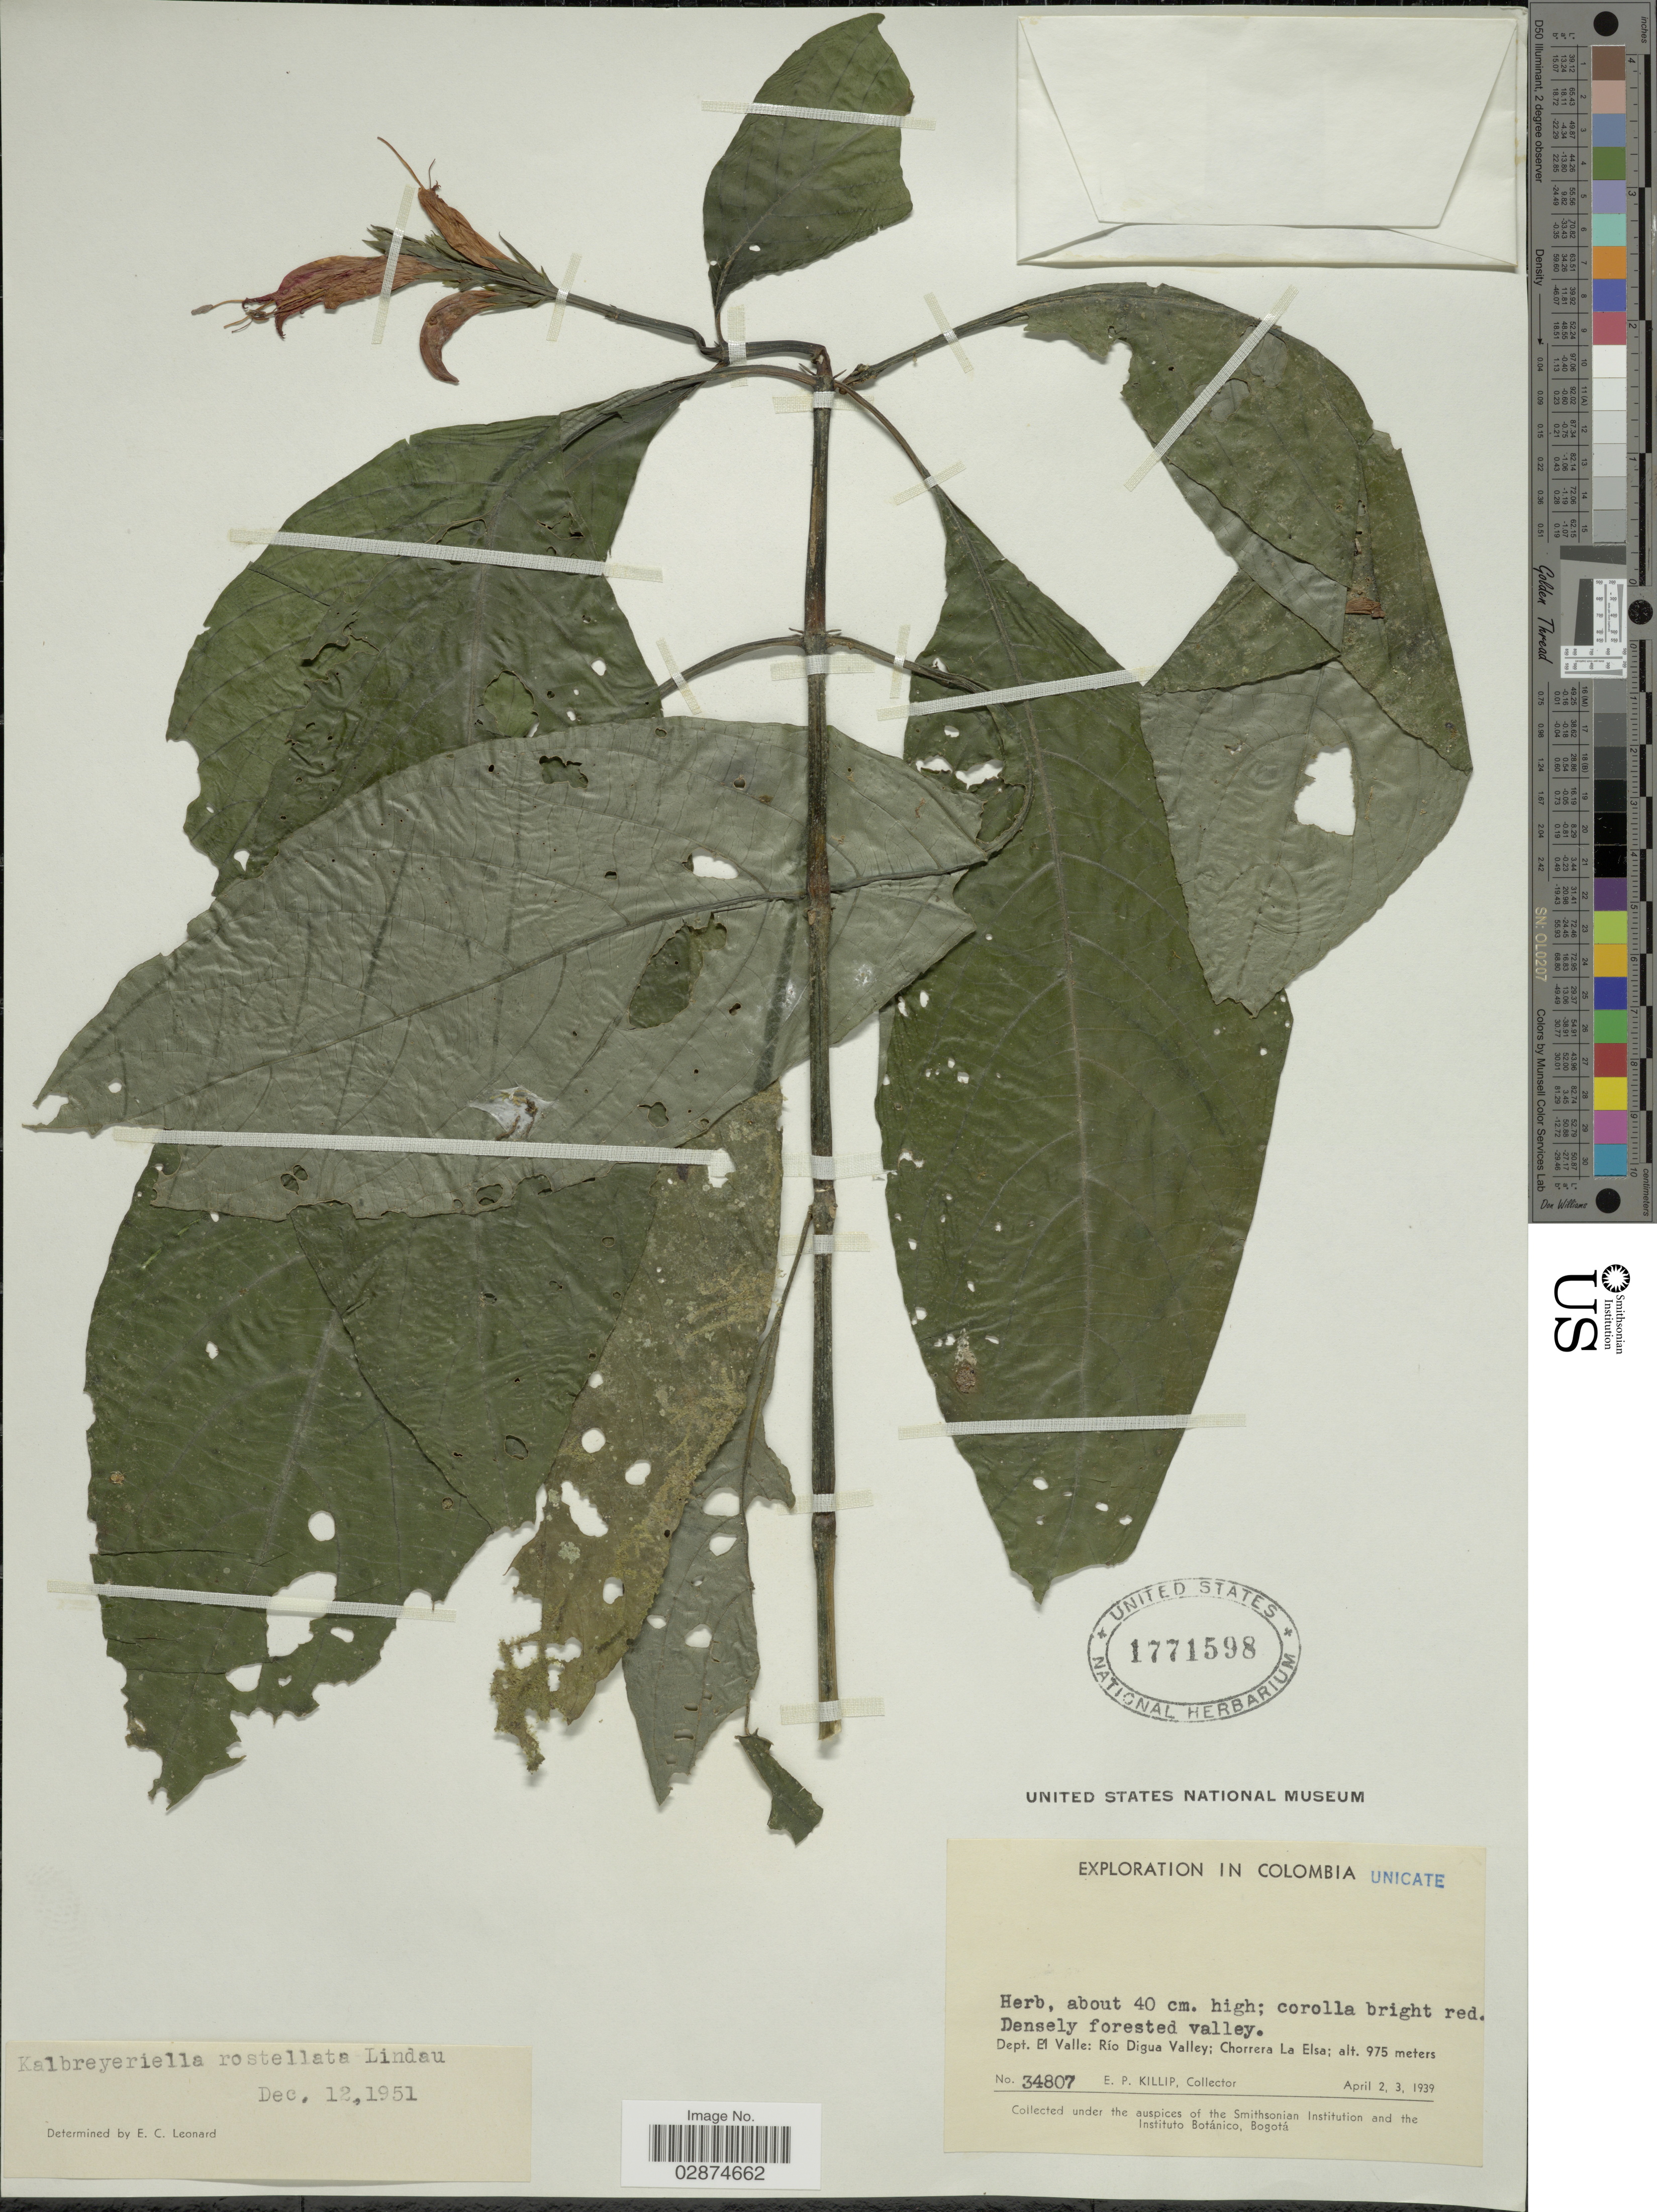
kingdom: Plantae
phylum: Tracheophyta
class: Magnoliopsida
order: Lamiales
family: Acanthaceae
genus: Kalbreyeriella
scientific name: Kalbreyeriella rostellata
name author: Lindau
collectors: E. P. Killip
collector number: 34807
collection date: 1939-04-02/1939-04-03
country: Colombia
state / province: Valle del Cauca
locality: Densely forested valley. Dep. El Valle: Río Digua Valley; Chorrera La Elsa.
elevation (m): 975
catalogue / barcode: US 1771598